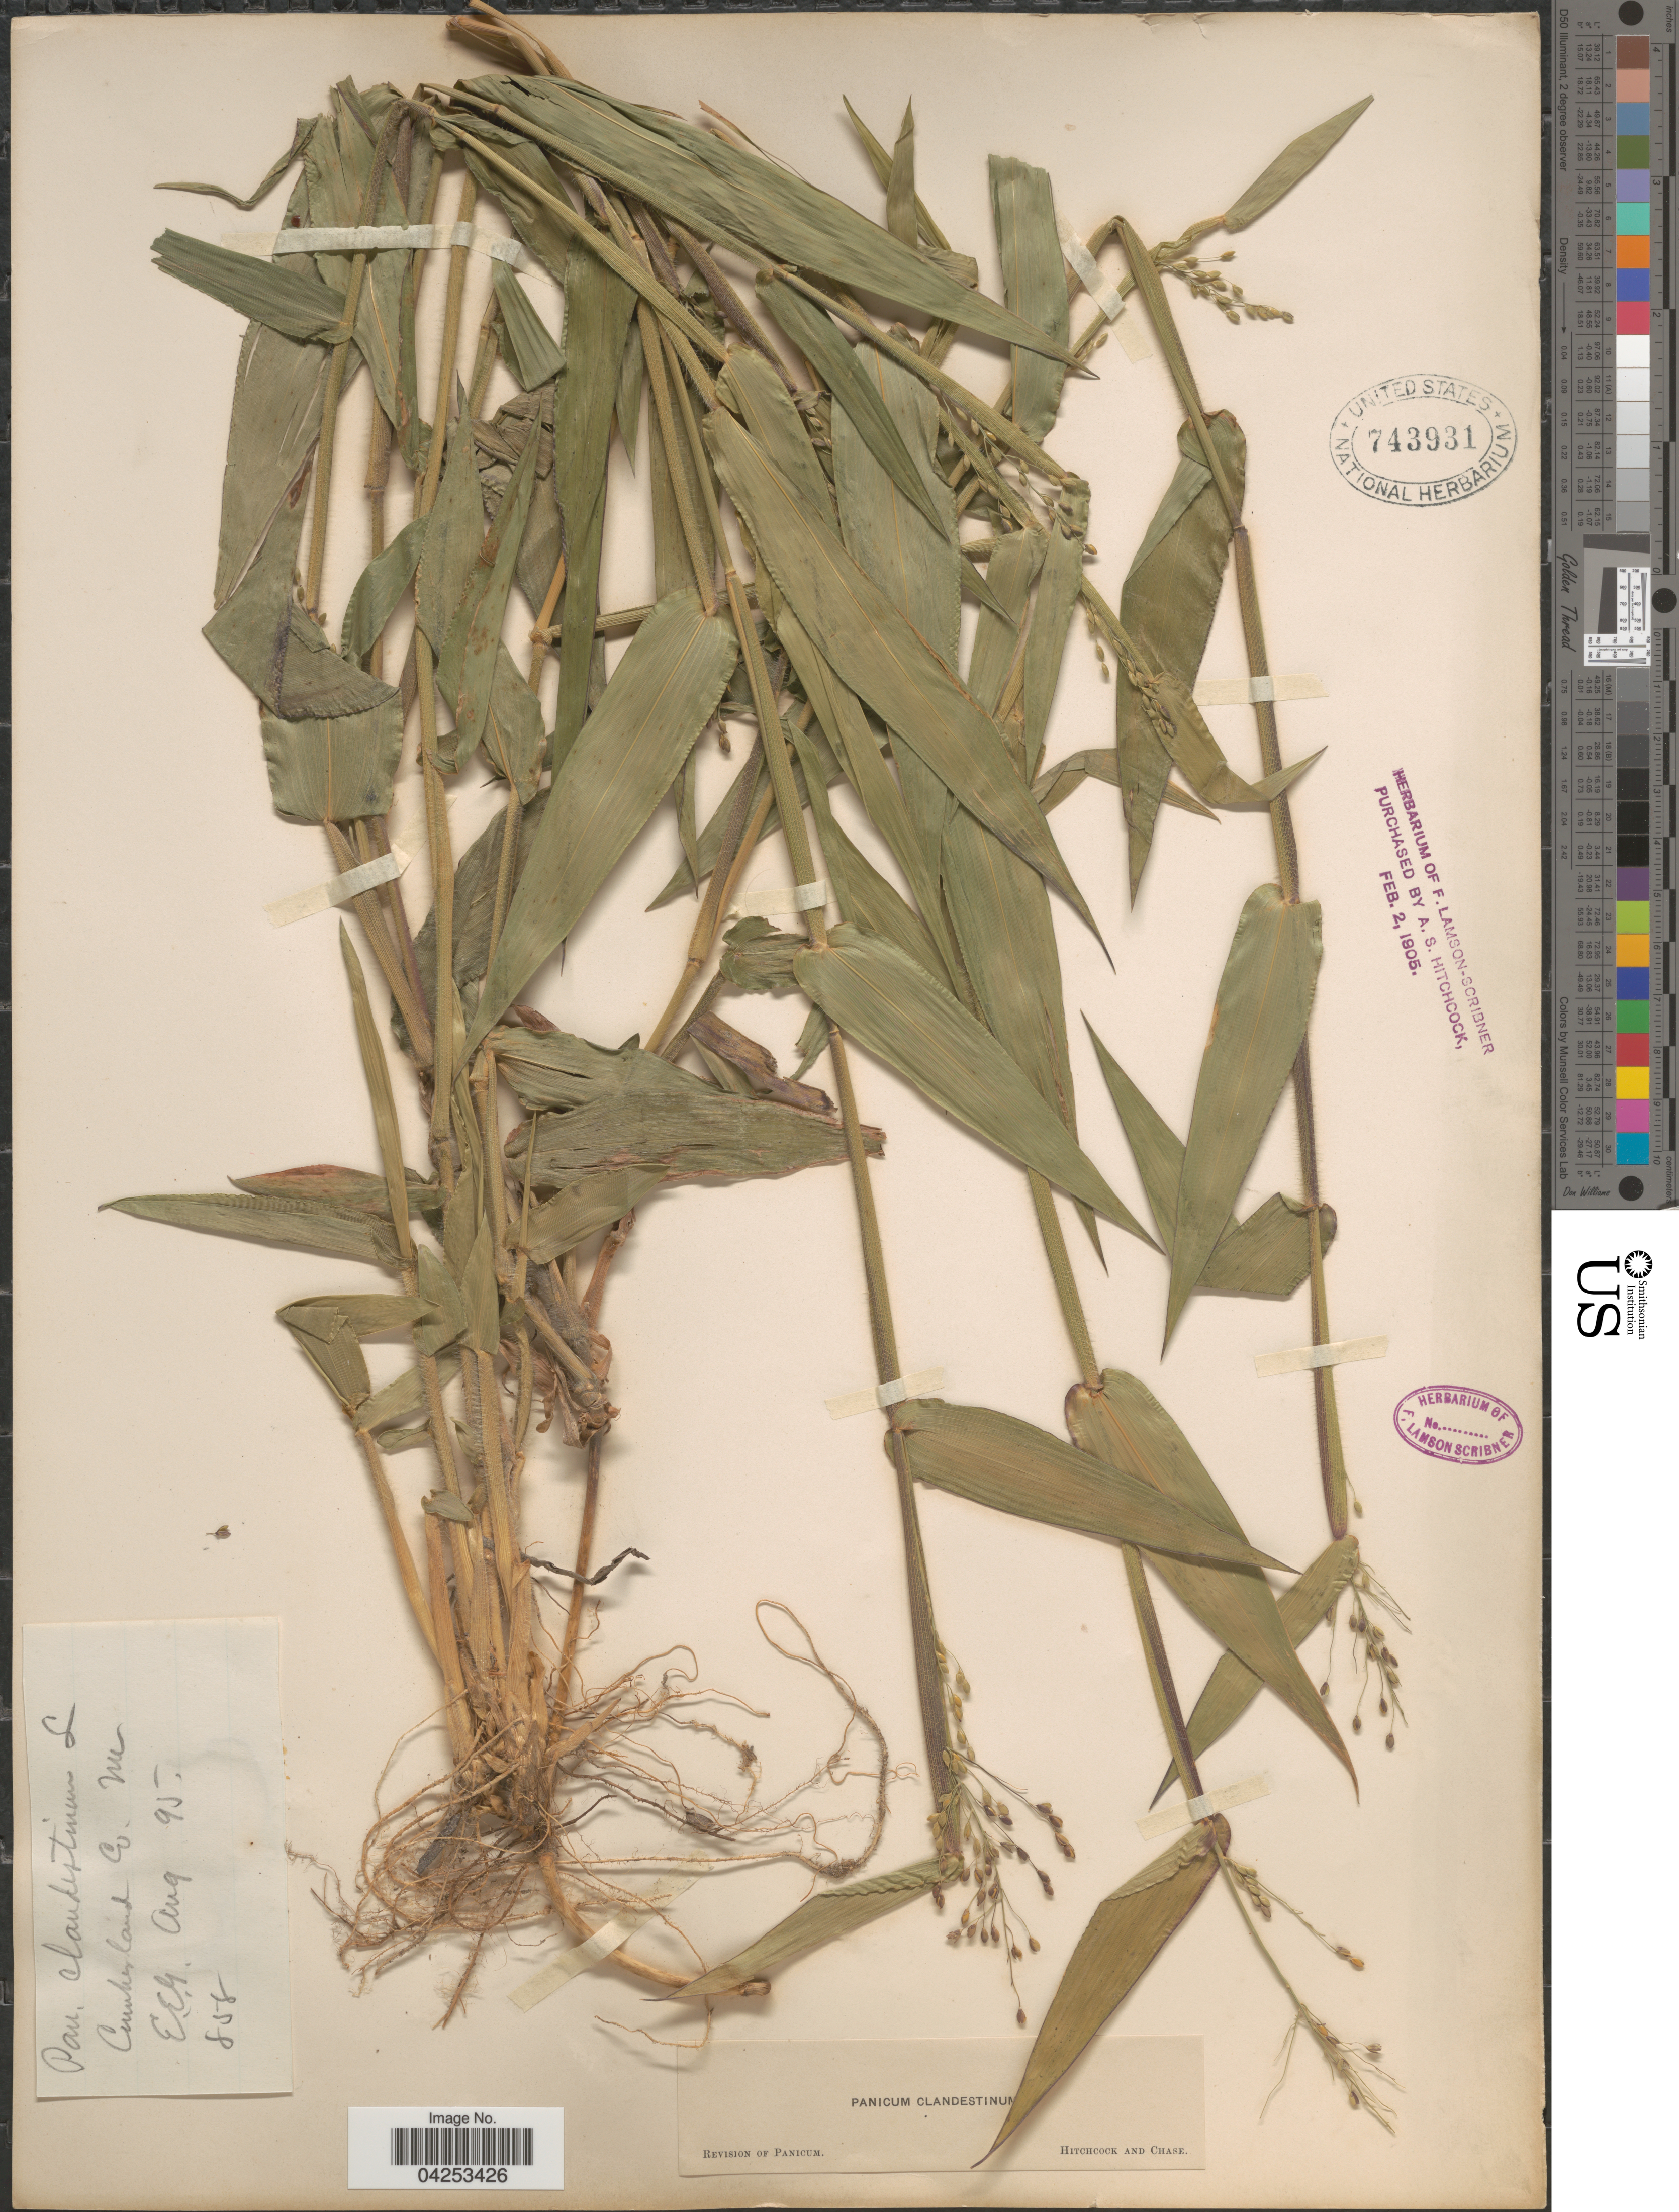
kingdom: Plantae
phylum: Tracheophyta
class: Liliopsida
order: Poales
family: Poaceae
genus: Dichanthelium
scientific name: Dichanthelium clandestinum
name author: (L.) Gould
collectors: E. E. G.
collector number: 858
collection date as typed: Transcribed d/m/y: /8/95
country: United States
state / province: Maine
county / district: Cumberland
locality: Cumberland Co.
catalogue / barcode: US 743931